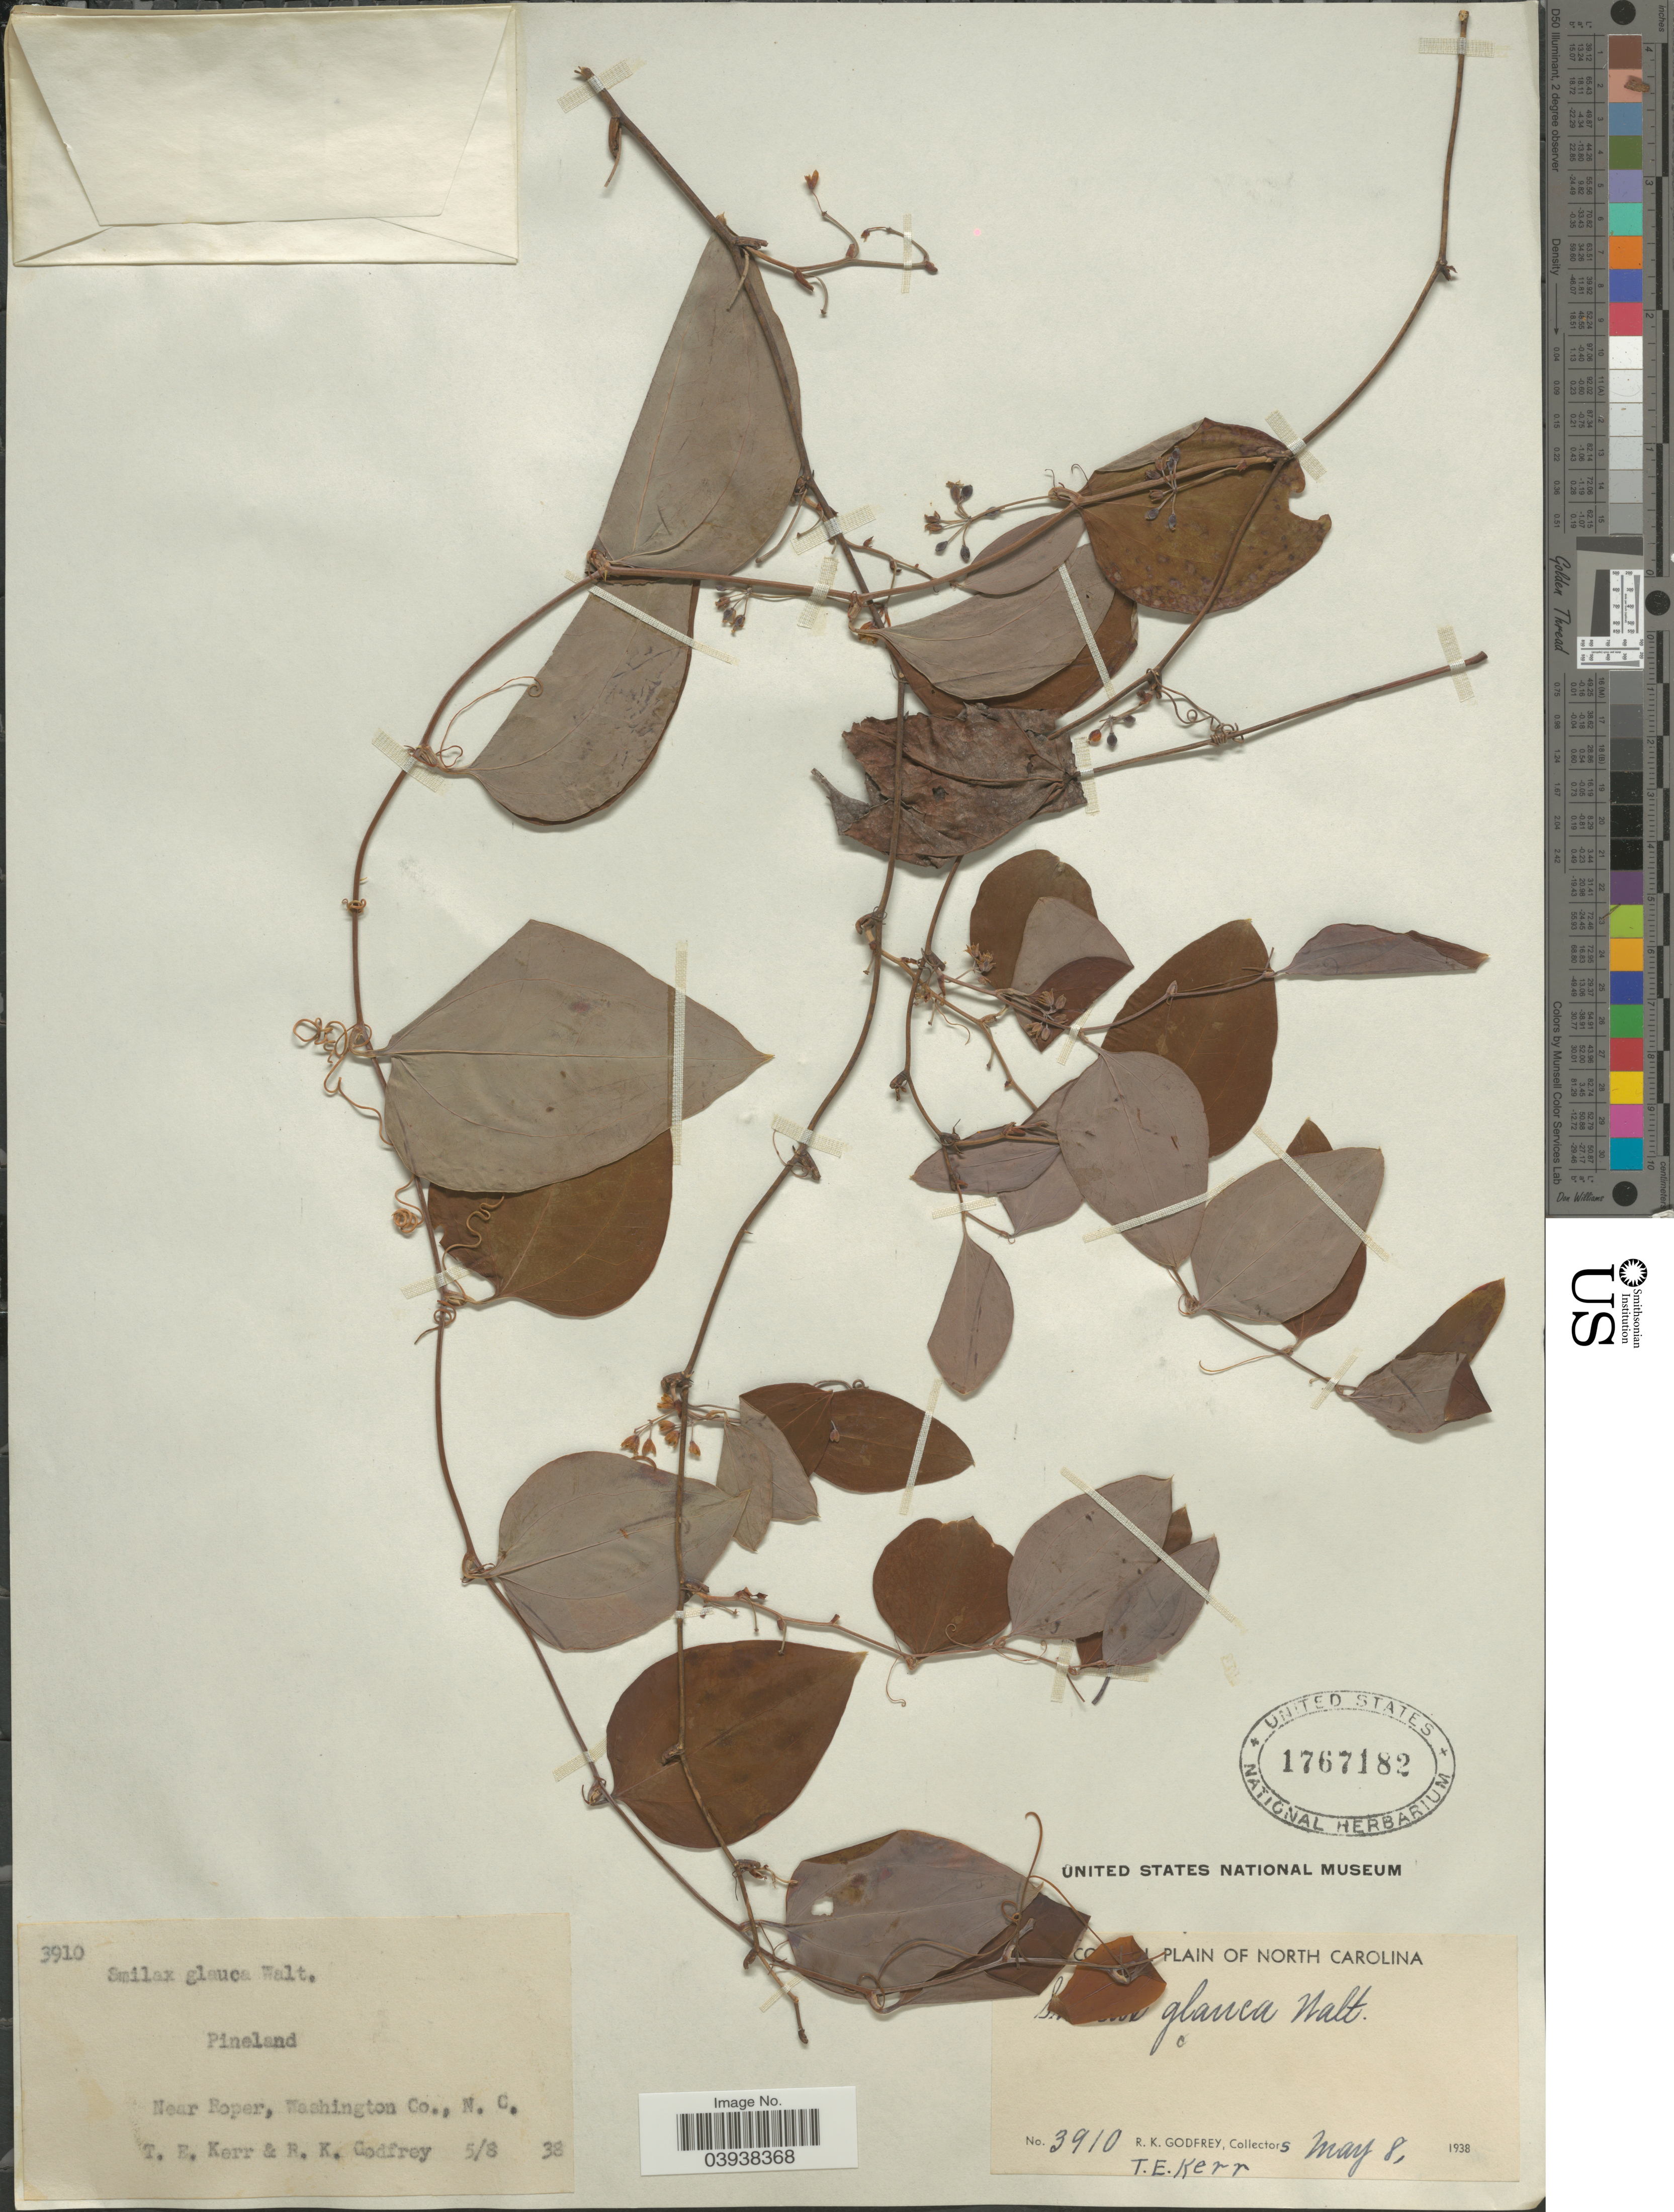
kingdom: Plantae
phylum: Tracheophyta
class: Liliopsida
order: Liliales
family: Smilacaceae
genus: Smilax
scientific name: Smilax glauca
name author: Walter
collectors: T. E. Kerr & R. K. Godfrey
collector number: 3910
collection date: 1938-05-08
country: United States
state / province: North Carolina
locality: Near Roper, Washington Co.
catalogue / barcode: US 1767182